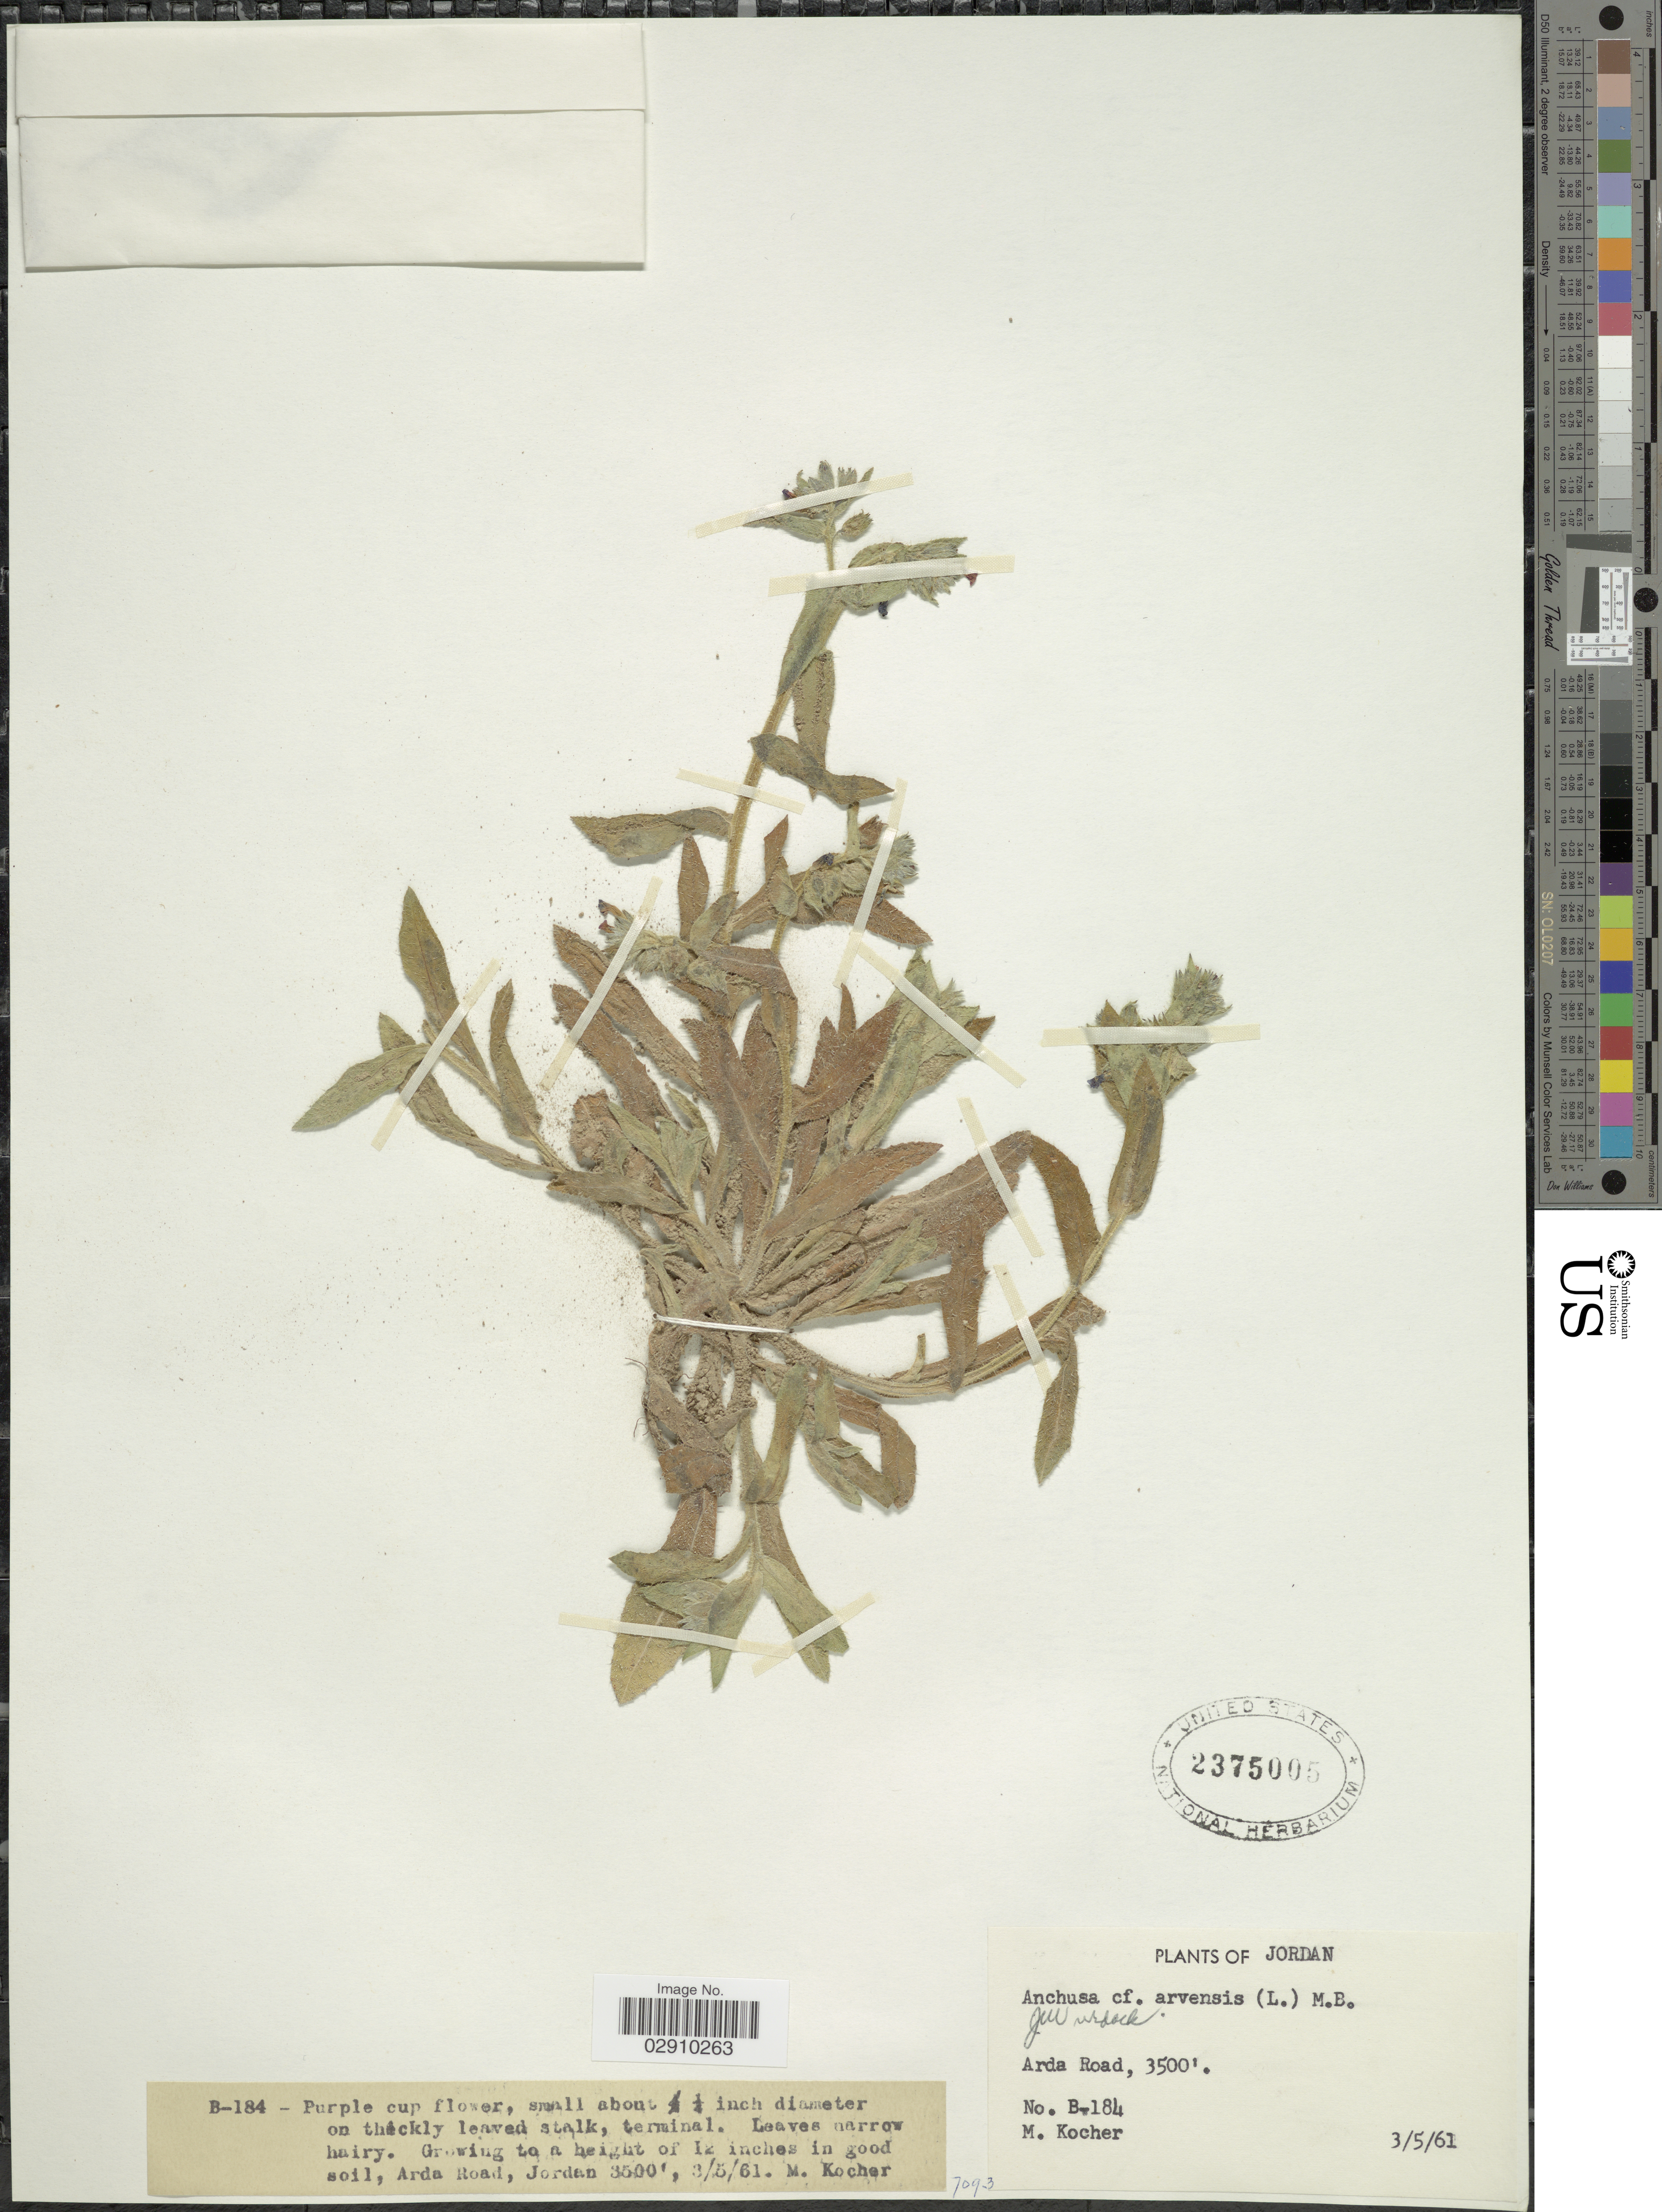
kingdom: Plantae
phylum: Tracheophyta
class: Magnoliopsida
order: Boraginales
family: Boraginaceae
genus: Anchusa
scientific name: Anchusa arvensis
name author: (L.) M. Bieb.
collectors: M. Kocher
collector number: B-184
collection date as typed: Transcribed d/m/y: 3/5/61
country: Jordan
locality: Arda Road.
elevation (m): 1067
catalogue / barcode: US 2375005